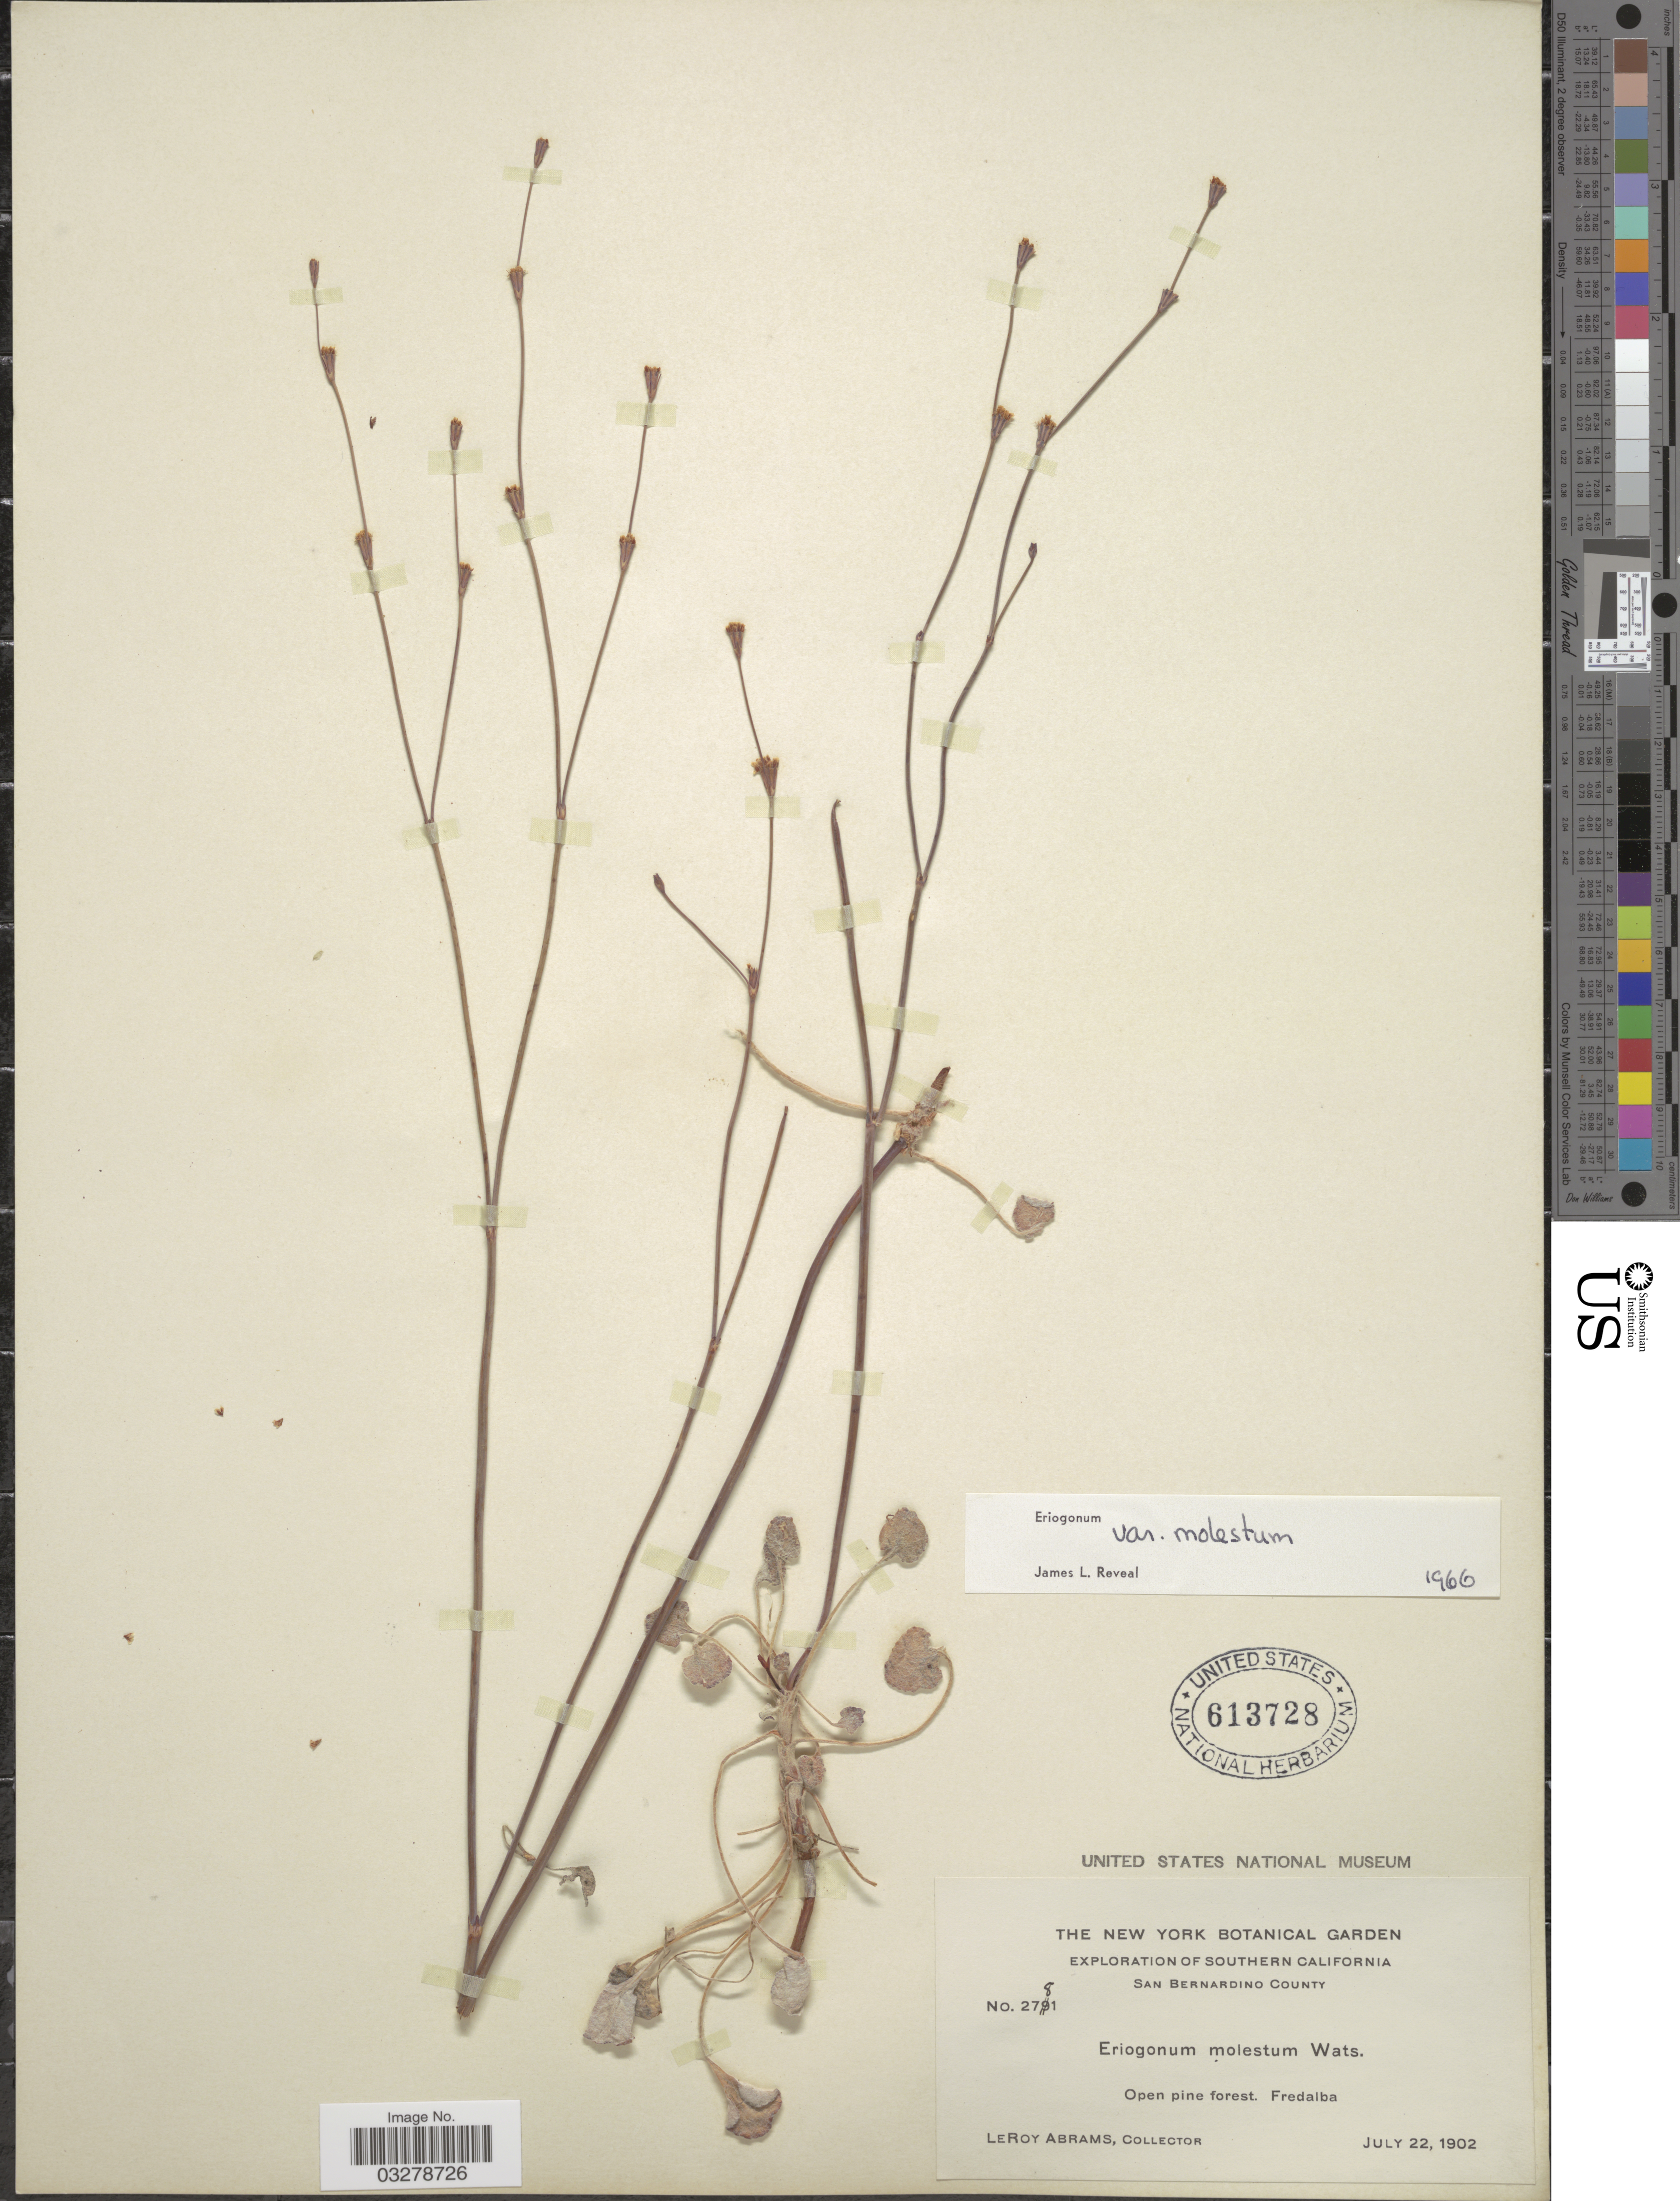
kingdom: Plantae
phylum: Tracheophyta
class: Magnoliopsida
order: Caryophyllales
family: Polygonaceae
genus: Eriogonum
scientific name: Eriogonum molestum var. molestum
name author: S. Watson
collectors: L. Abrams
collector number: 2781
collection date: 1902-07-22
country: United States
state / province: California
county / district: San Bernardino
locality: Southern California. San Bernardino County. Fredalba.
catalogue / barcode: US 613728